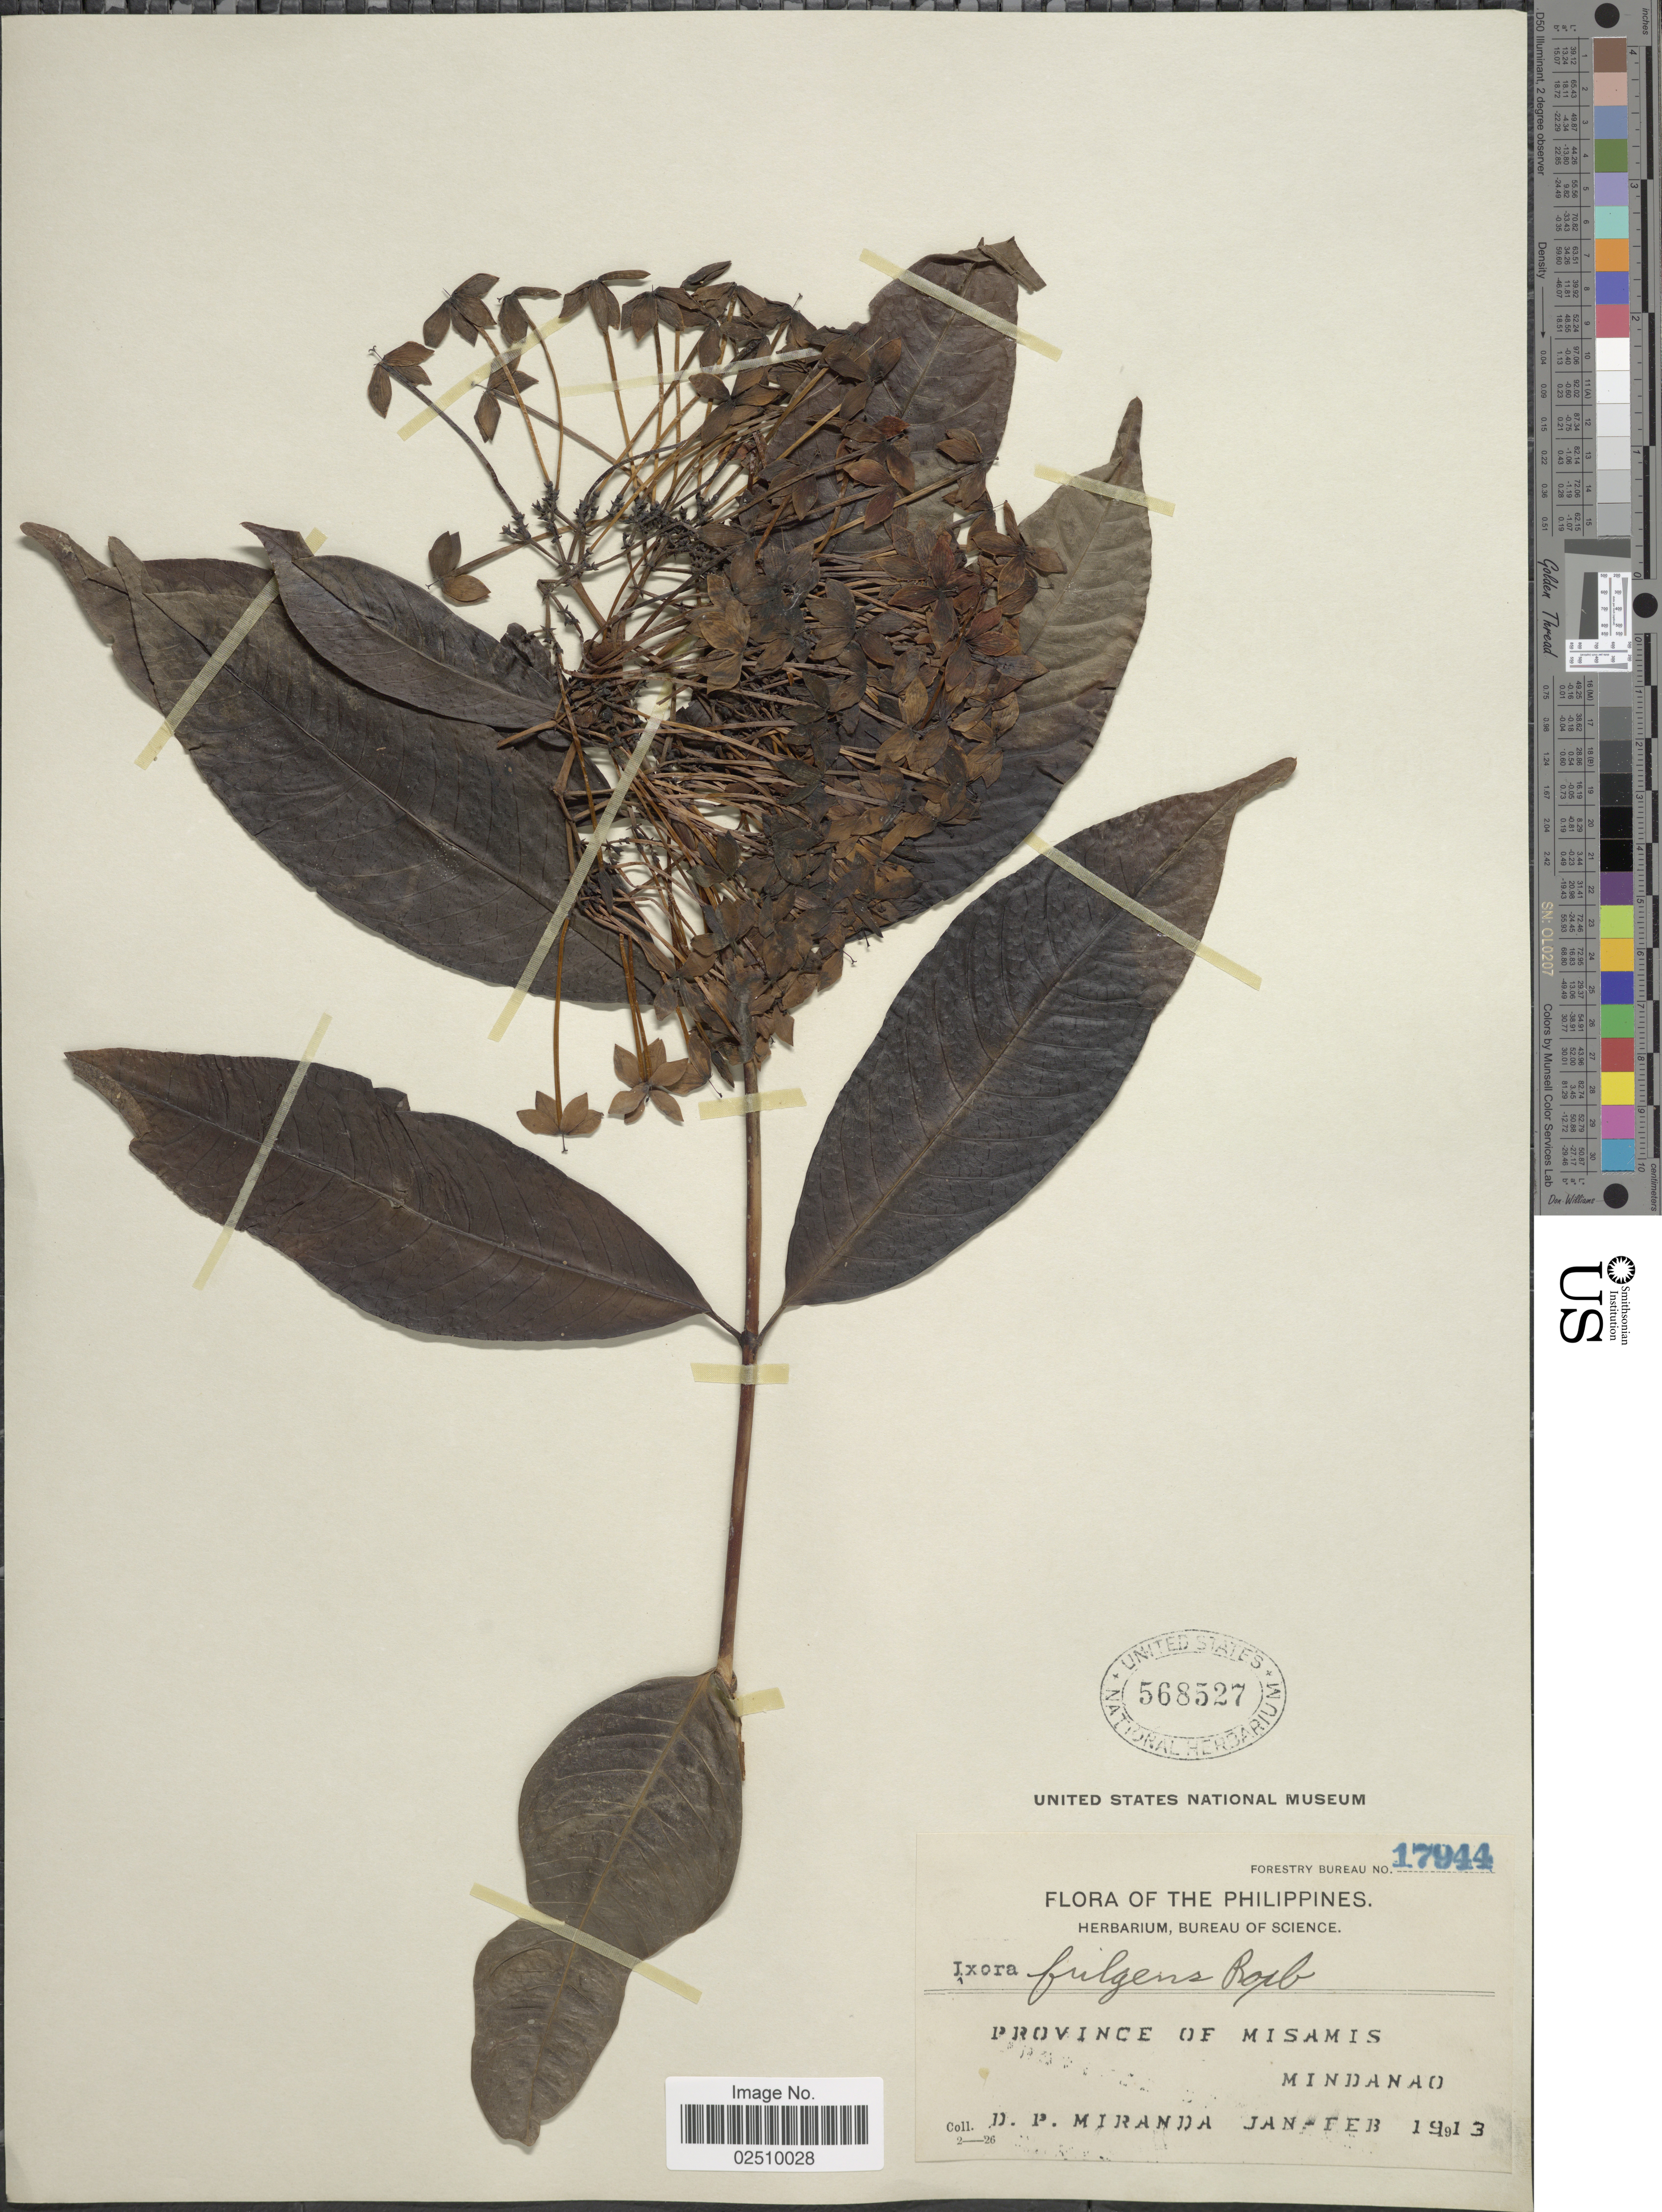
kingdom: Plantae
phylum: Tracheophyta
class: Magnoliopsida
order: Gentianales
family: Rubiaceae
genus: Ixora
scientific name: Ixora fulgens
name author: Bremek.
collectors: D. P. Miranda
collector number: Forestry Bureau 17944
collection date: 1913-01/1913-02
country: Philippines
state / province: Northern Mindanao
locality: Province of Misamis, Mindanao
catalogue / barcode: US 568527